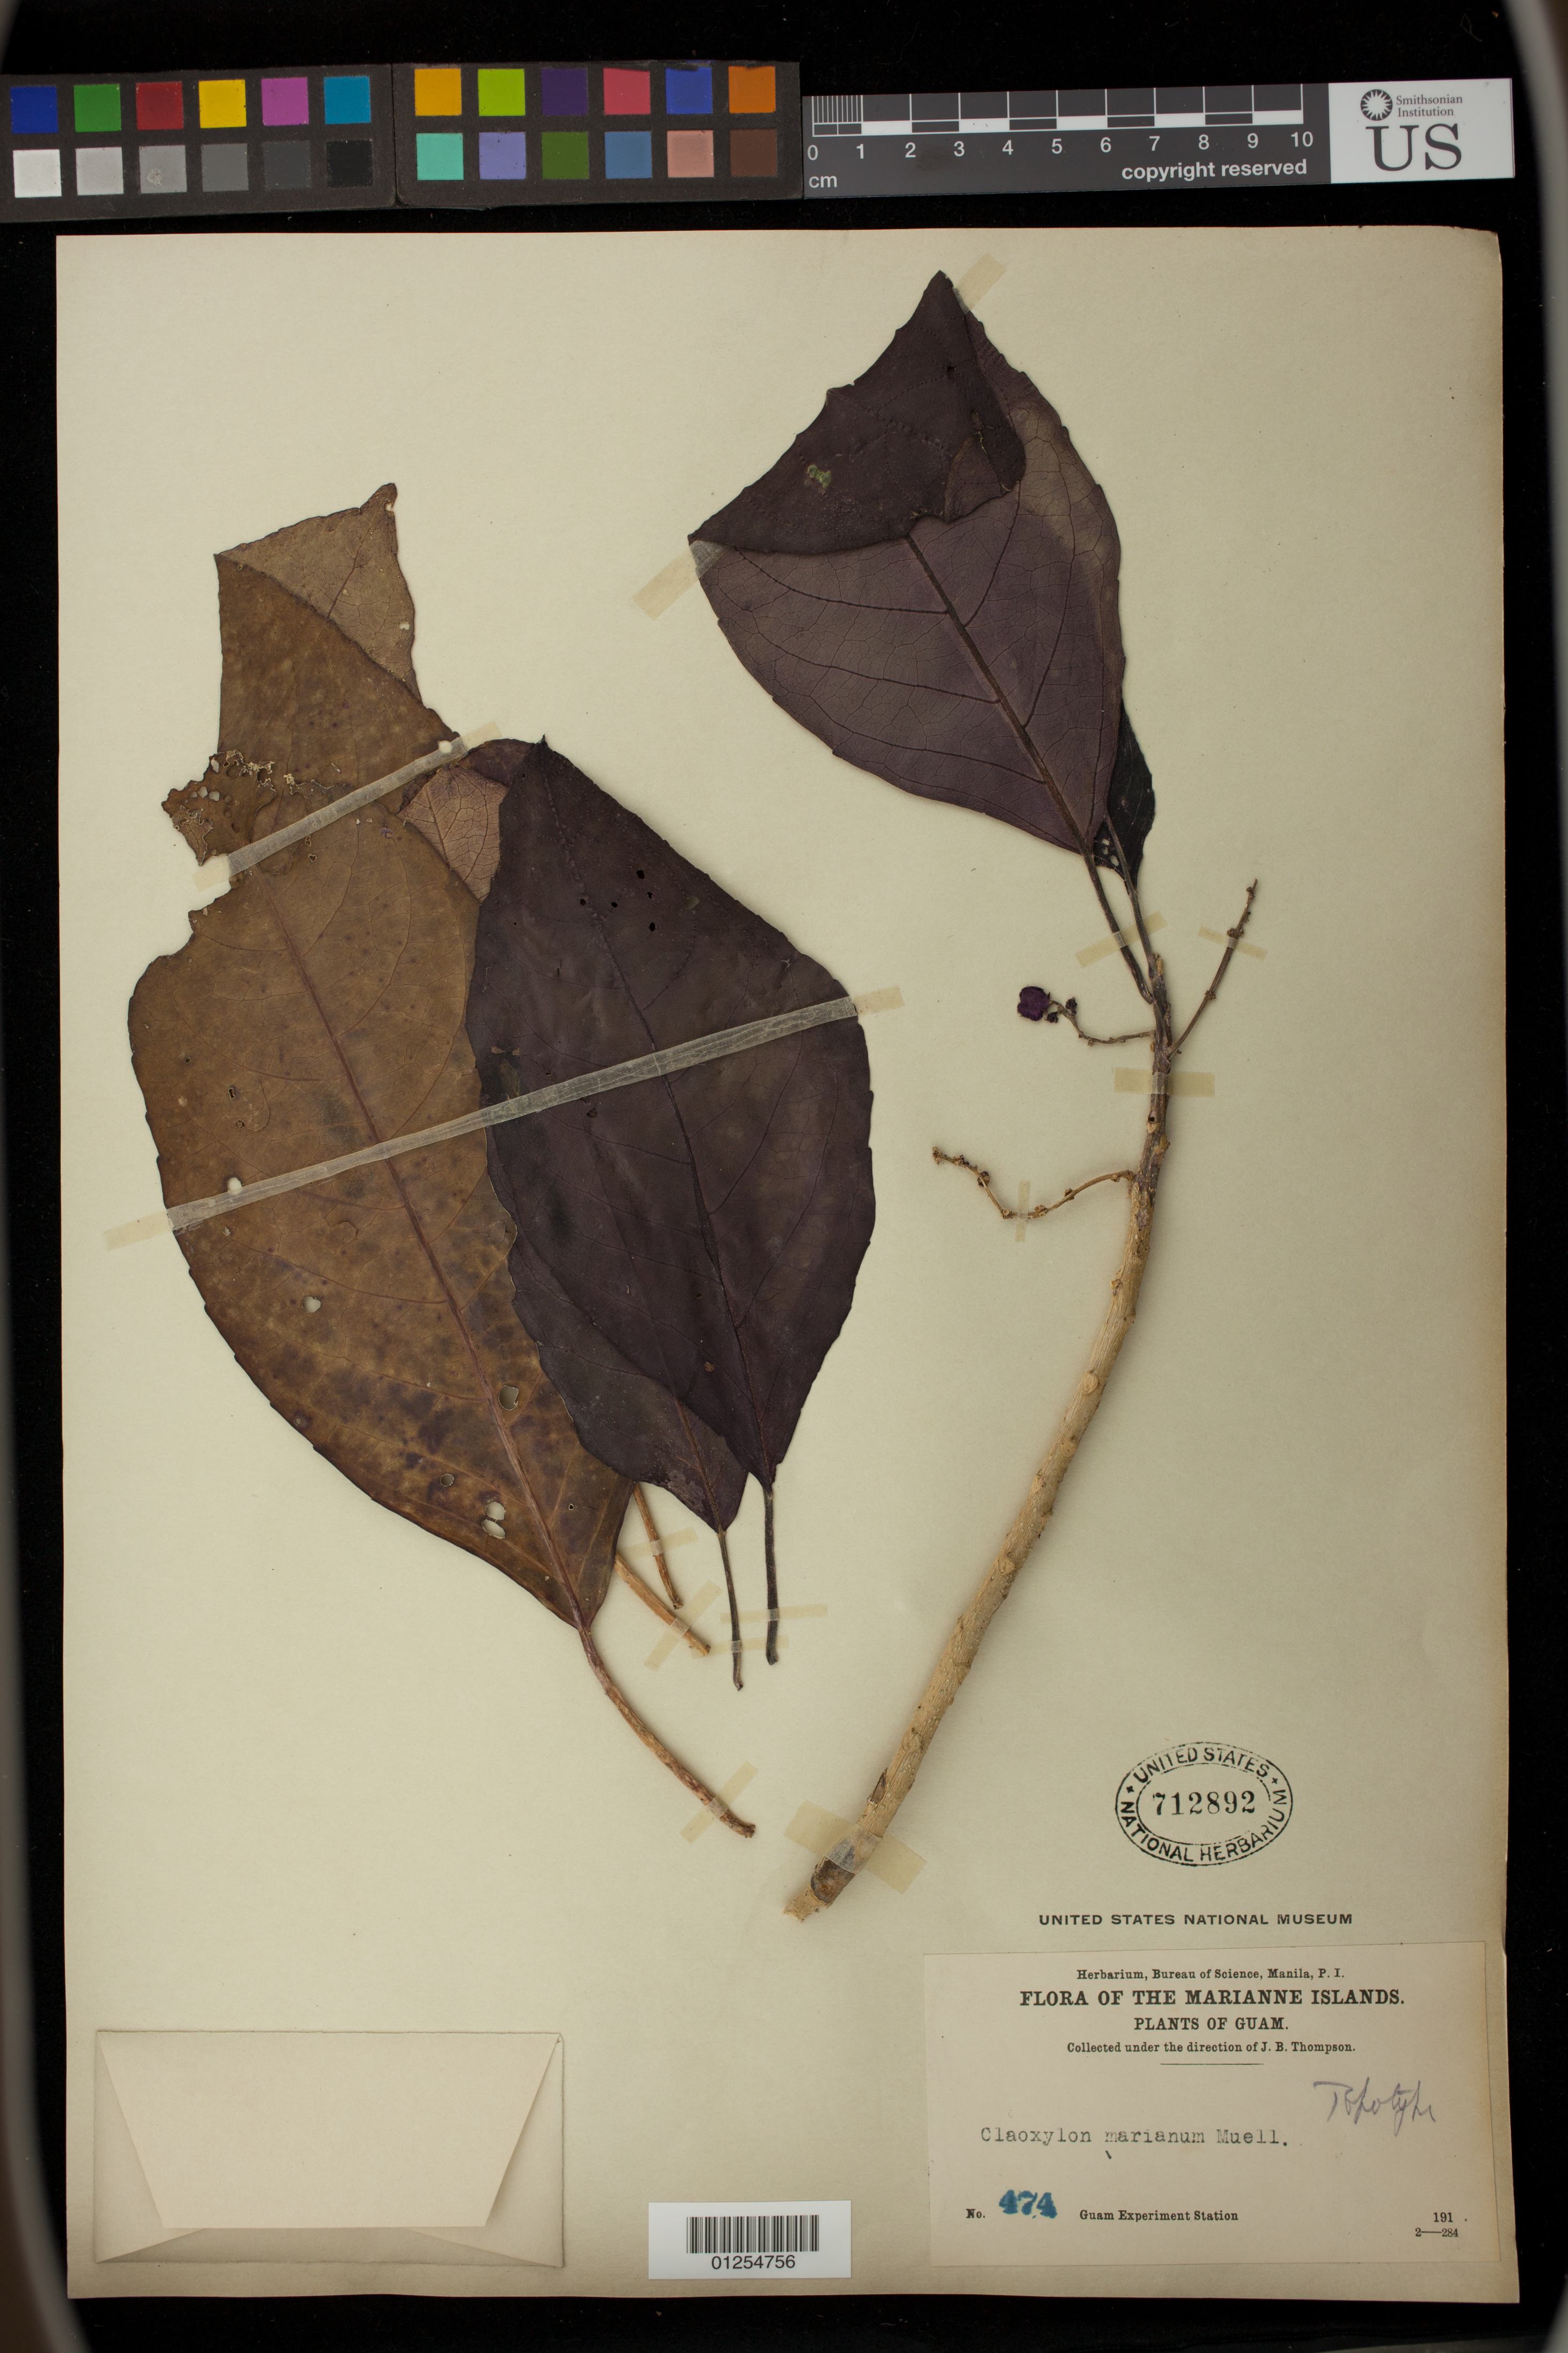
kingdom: Plantae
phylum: Tracheophyta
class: Magnoliopsida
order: Malpighiales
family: Euphorbiaceae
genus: Claoxylon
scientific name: Claoxylon marianum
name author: Müll. Arg.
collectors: J. B. Thompson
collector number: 474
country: Guam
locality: Marianne Islands,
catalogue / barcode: US 712892